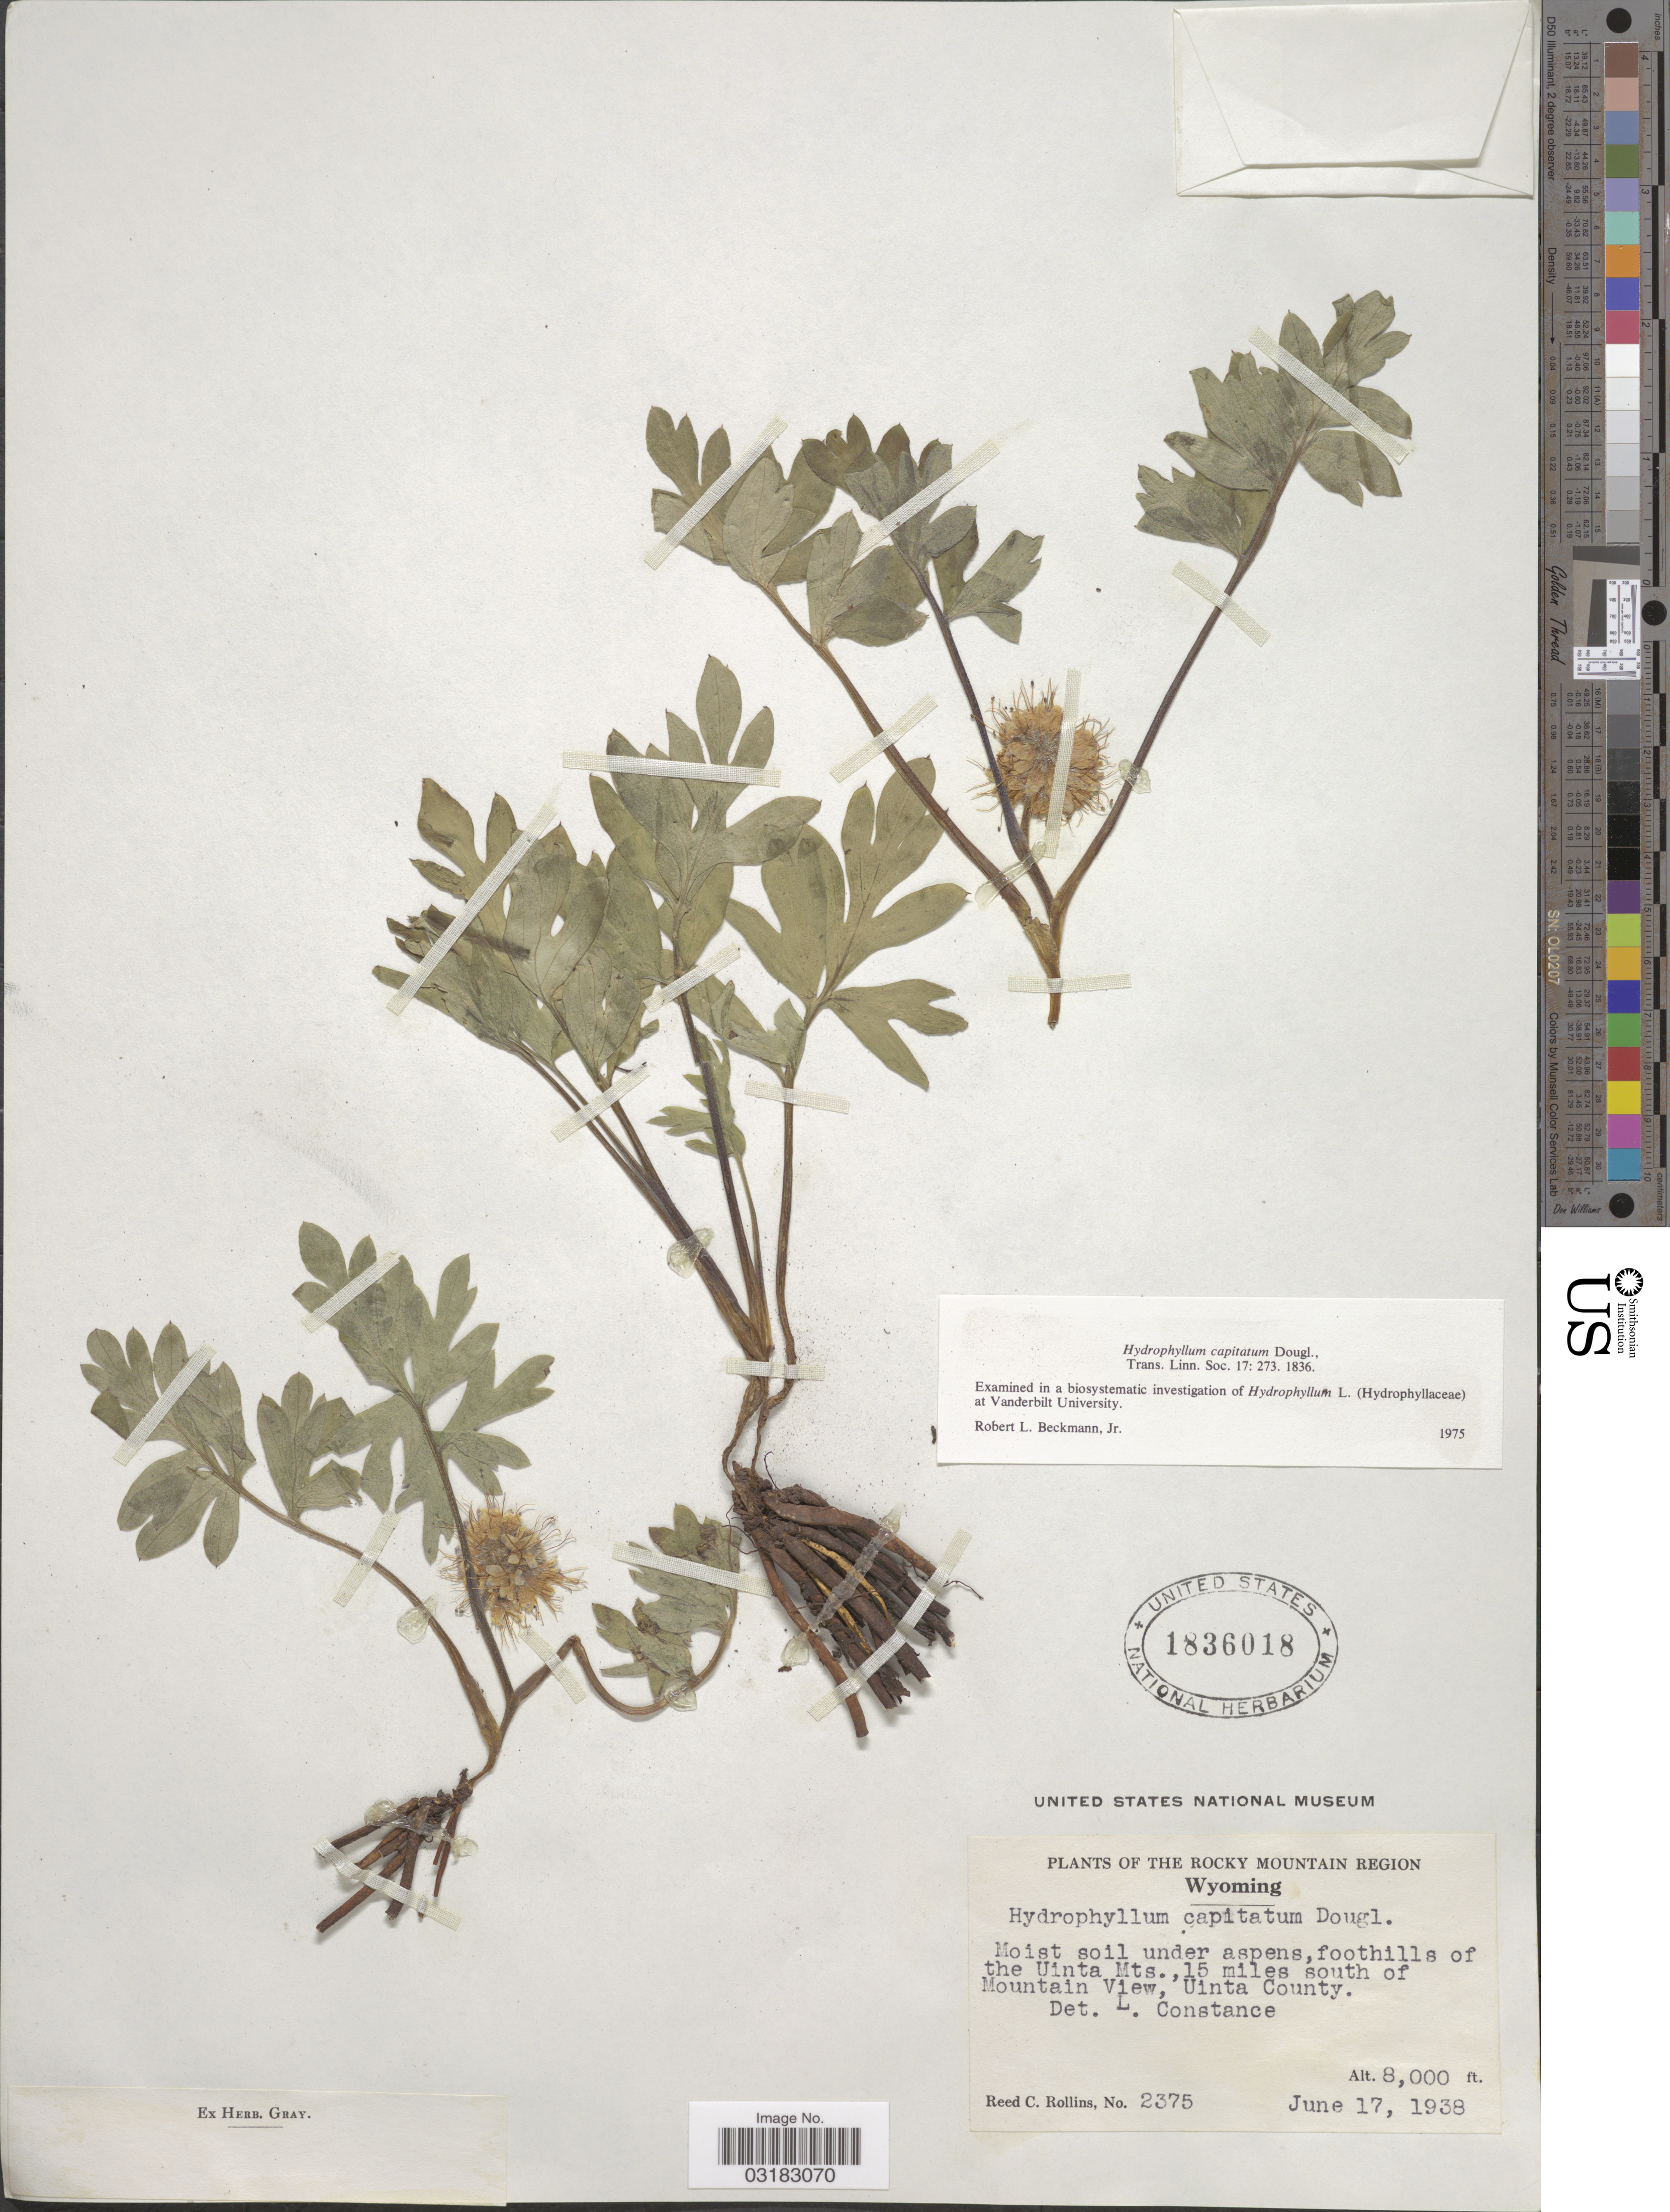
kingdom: Plantae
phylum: Tracheophyta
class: Magnoliopsida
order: Boraginales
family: Hydrophyllaceae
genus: Hydrophyllum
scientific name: Hydrophyllum capitatum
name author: Douglas ex Benth.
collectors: R. C. Rollins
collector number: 2375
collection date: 1938-06-17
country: United States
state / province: Wyoming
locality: Rocky Mountain Region. Foothills of the Uinta Mts., 15 miles south of Mountain View, Uinta County.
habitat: moist soil under aspens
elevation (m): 2438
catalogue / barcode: US 1836018